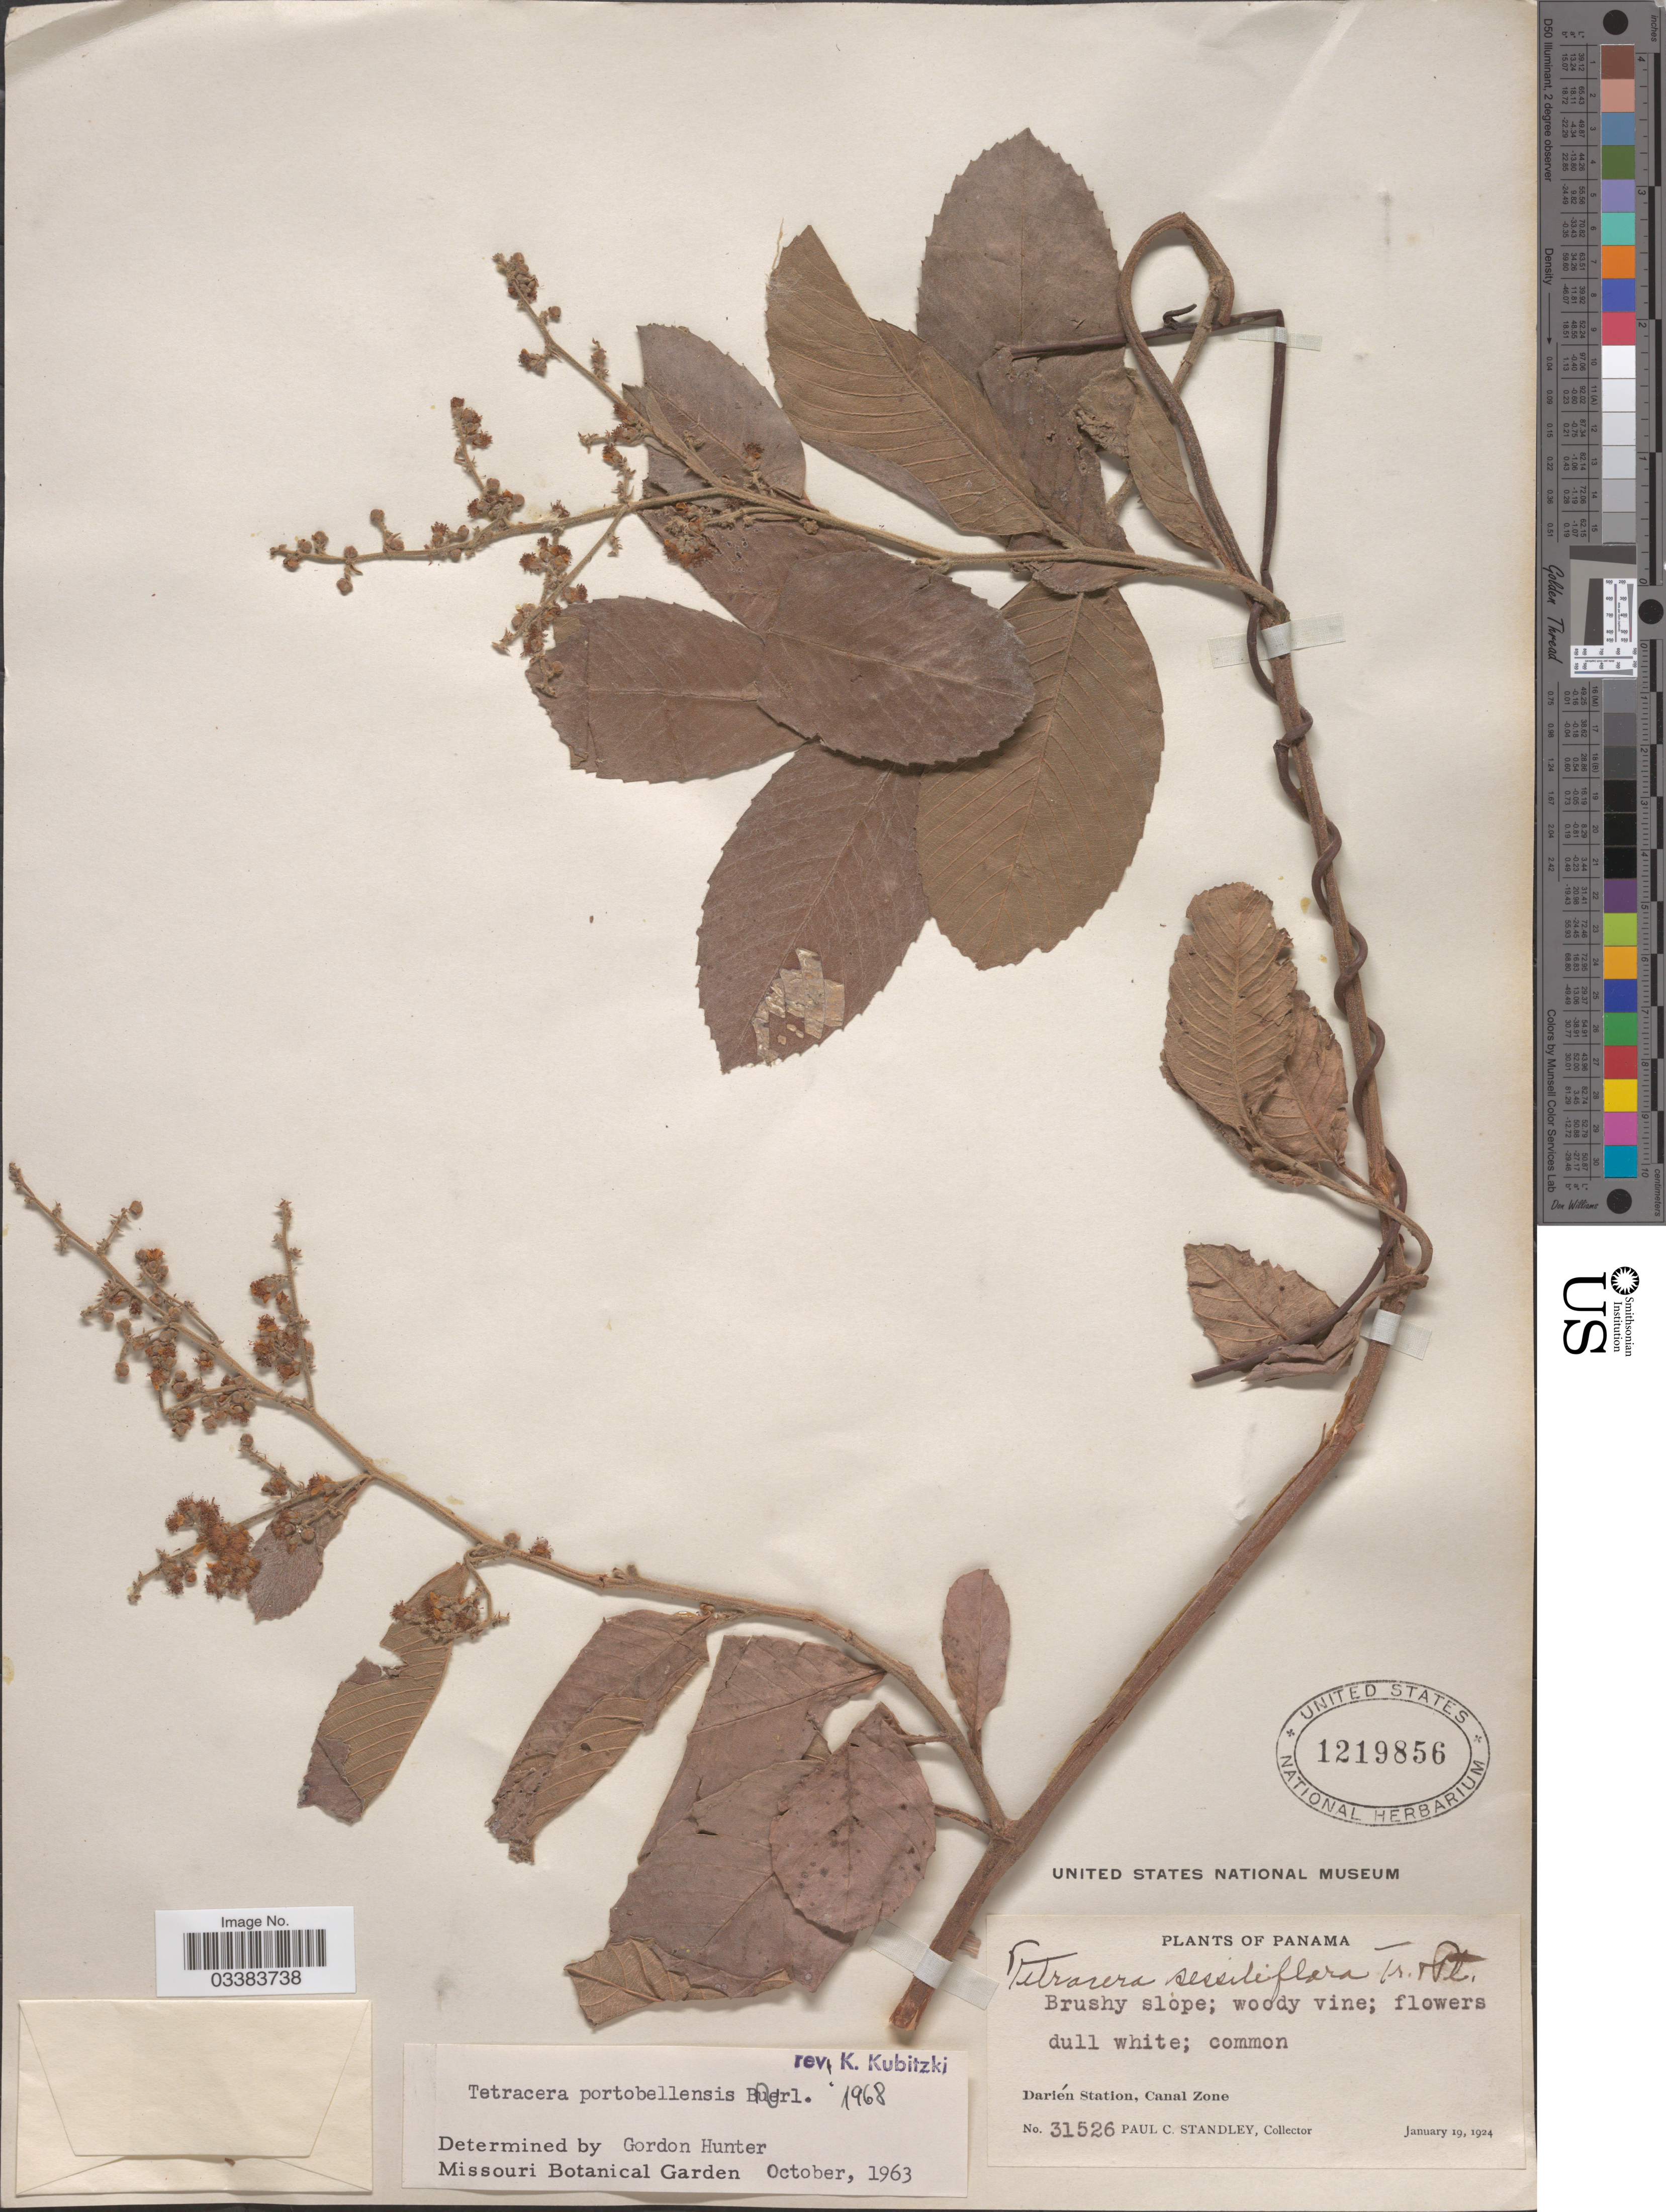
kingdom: Plantae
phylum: Tracheophyta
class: Magnoliopsida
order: Dilleniales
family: Dilleniaceae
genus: Tetracera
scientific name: Tetracera portobellensis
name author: Beurl.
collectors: P. C. Standley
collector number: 31526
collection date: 1924-01-19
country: Panama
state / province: Colón / Panamá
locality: Darién Station, Canal Zone.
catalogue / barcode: US 1219856